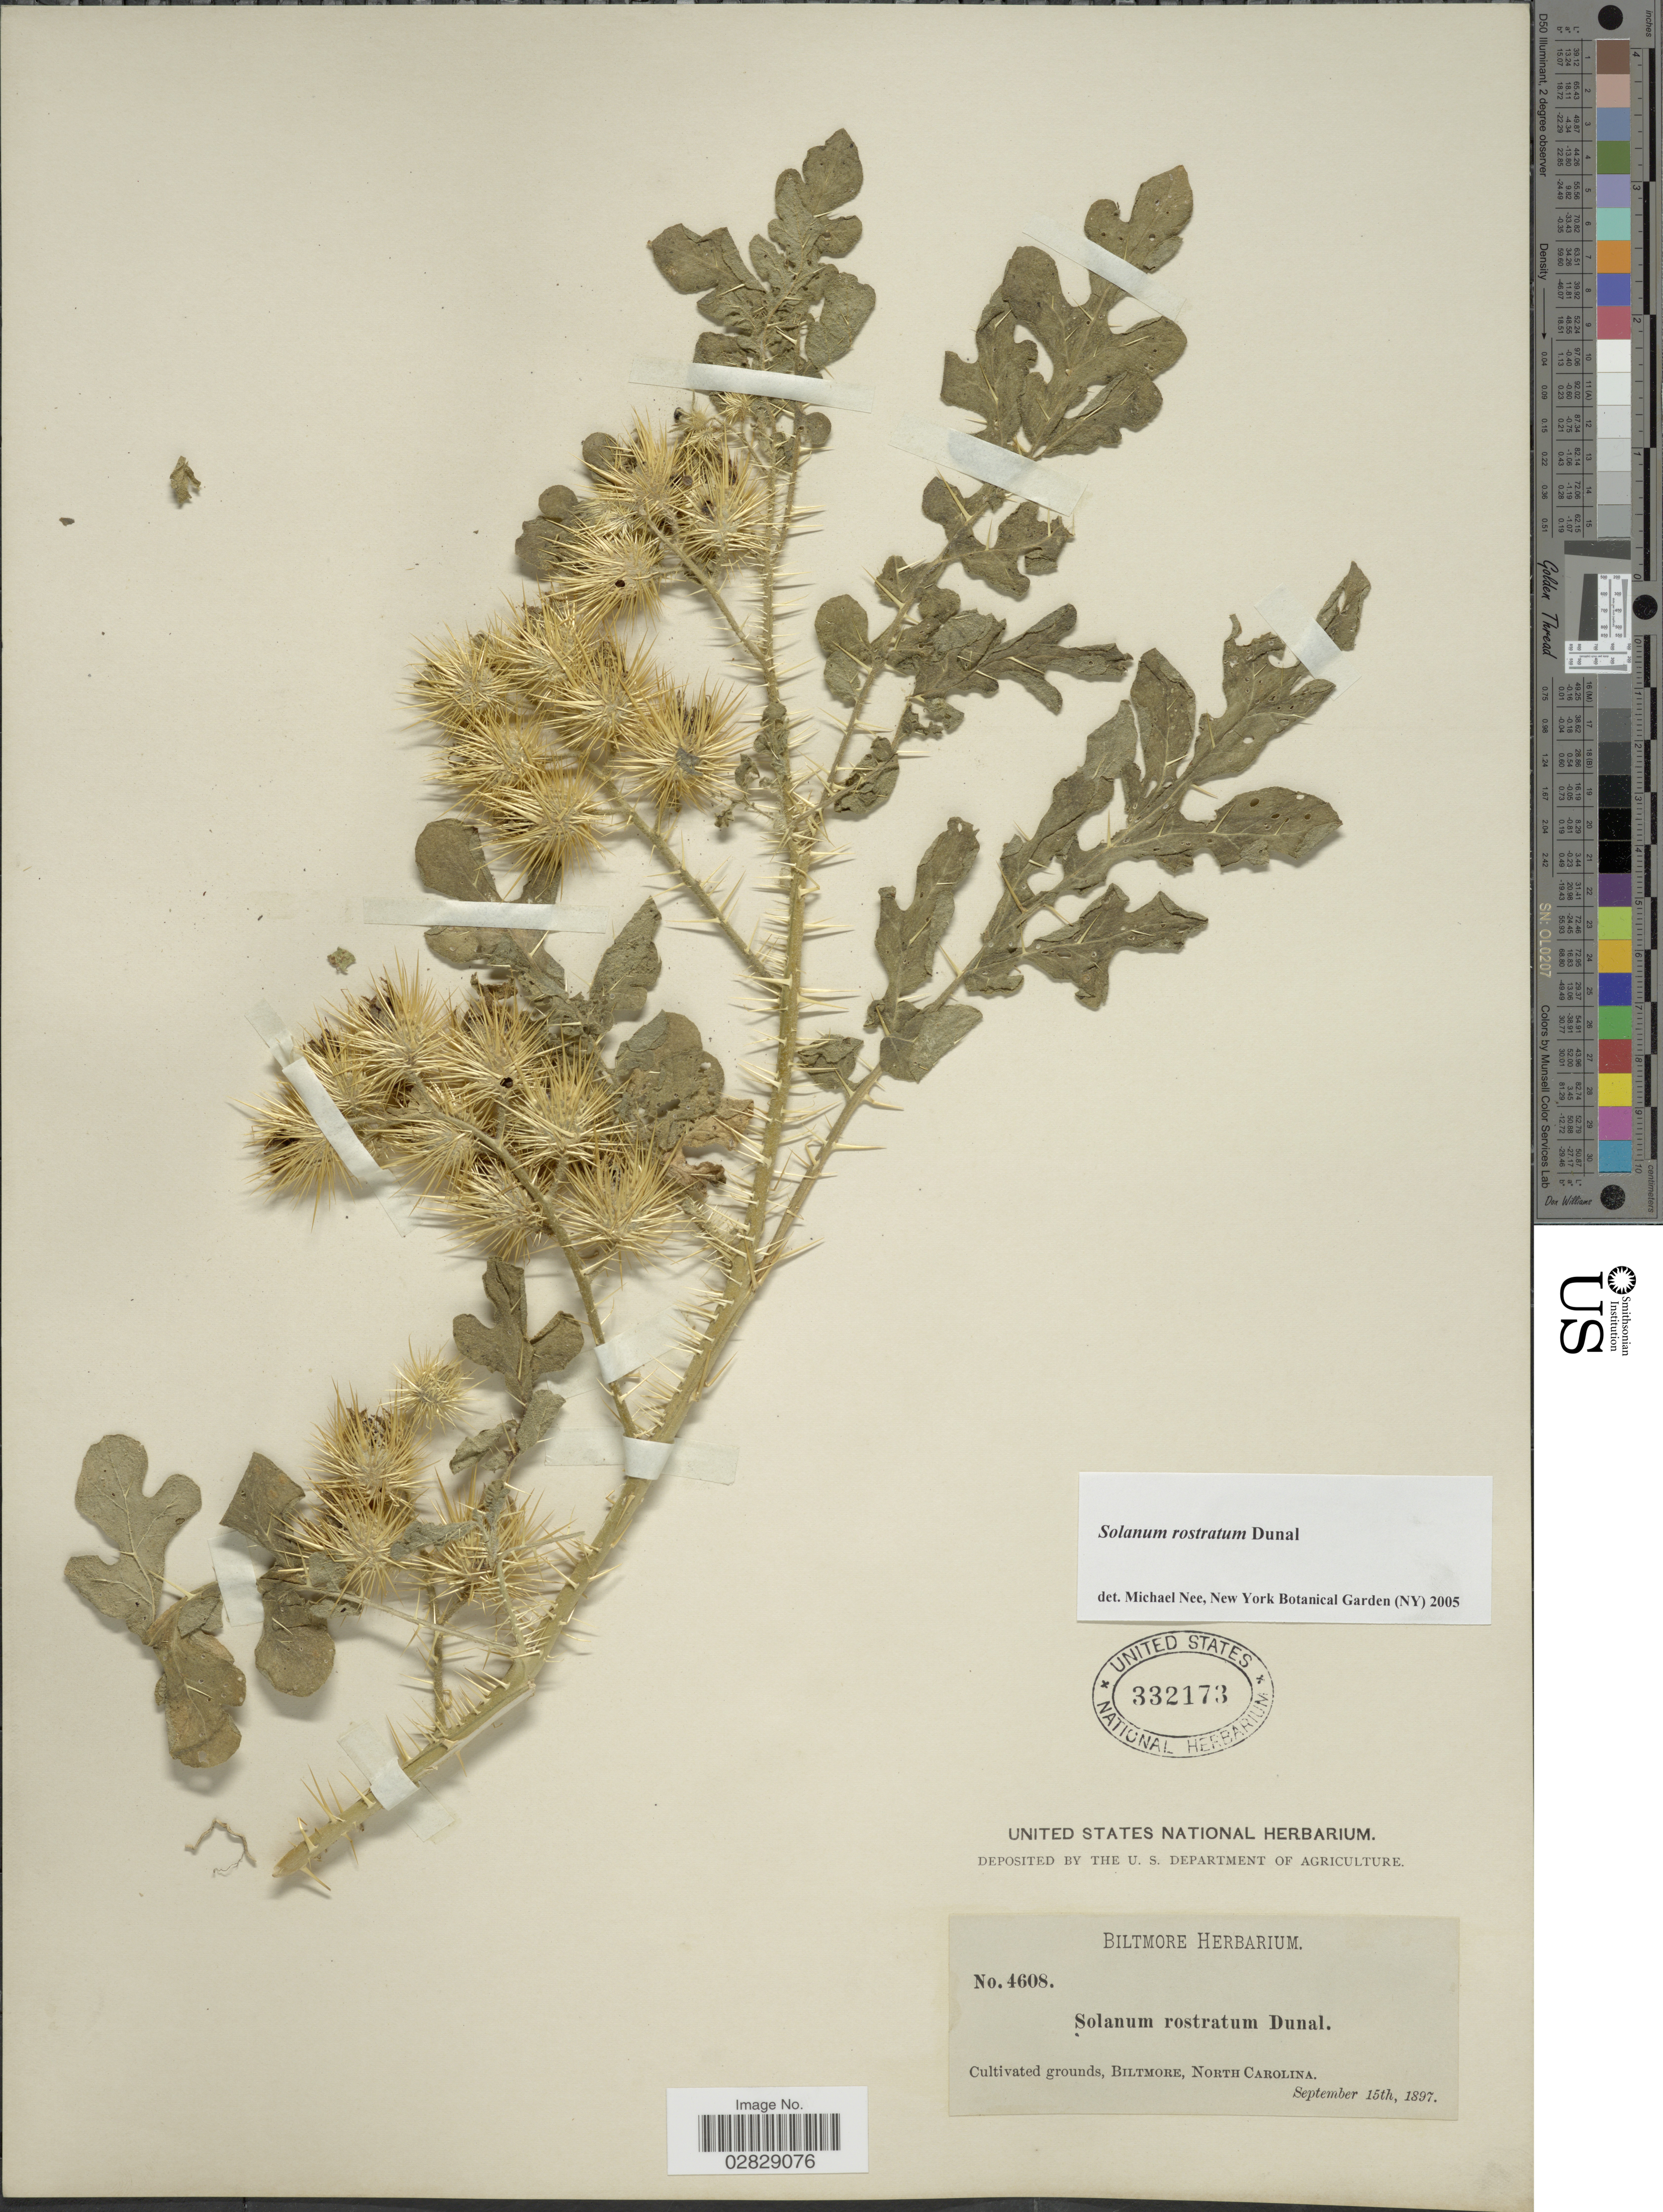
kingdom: Plantae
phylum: Tracheophyta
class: Magnoliopsida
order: Solanales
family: Solanaceae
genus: Solanum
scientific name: Solanum rostratum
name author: Dunal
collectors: ex herb. Biltmore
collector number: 4608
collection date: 1897-09-15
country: United States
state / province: North Carolina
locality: Biltmore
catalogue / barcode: US 332173